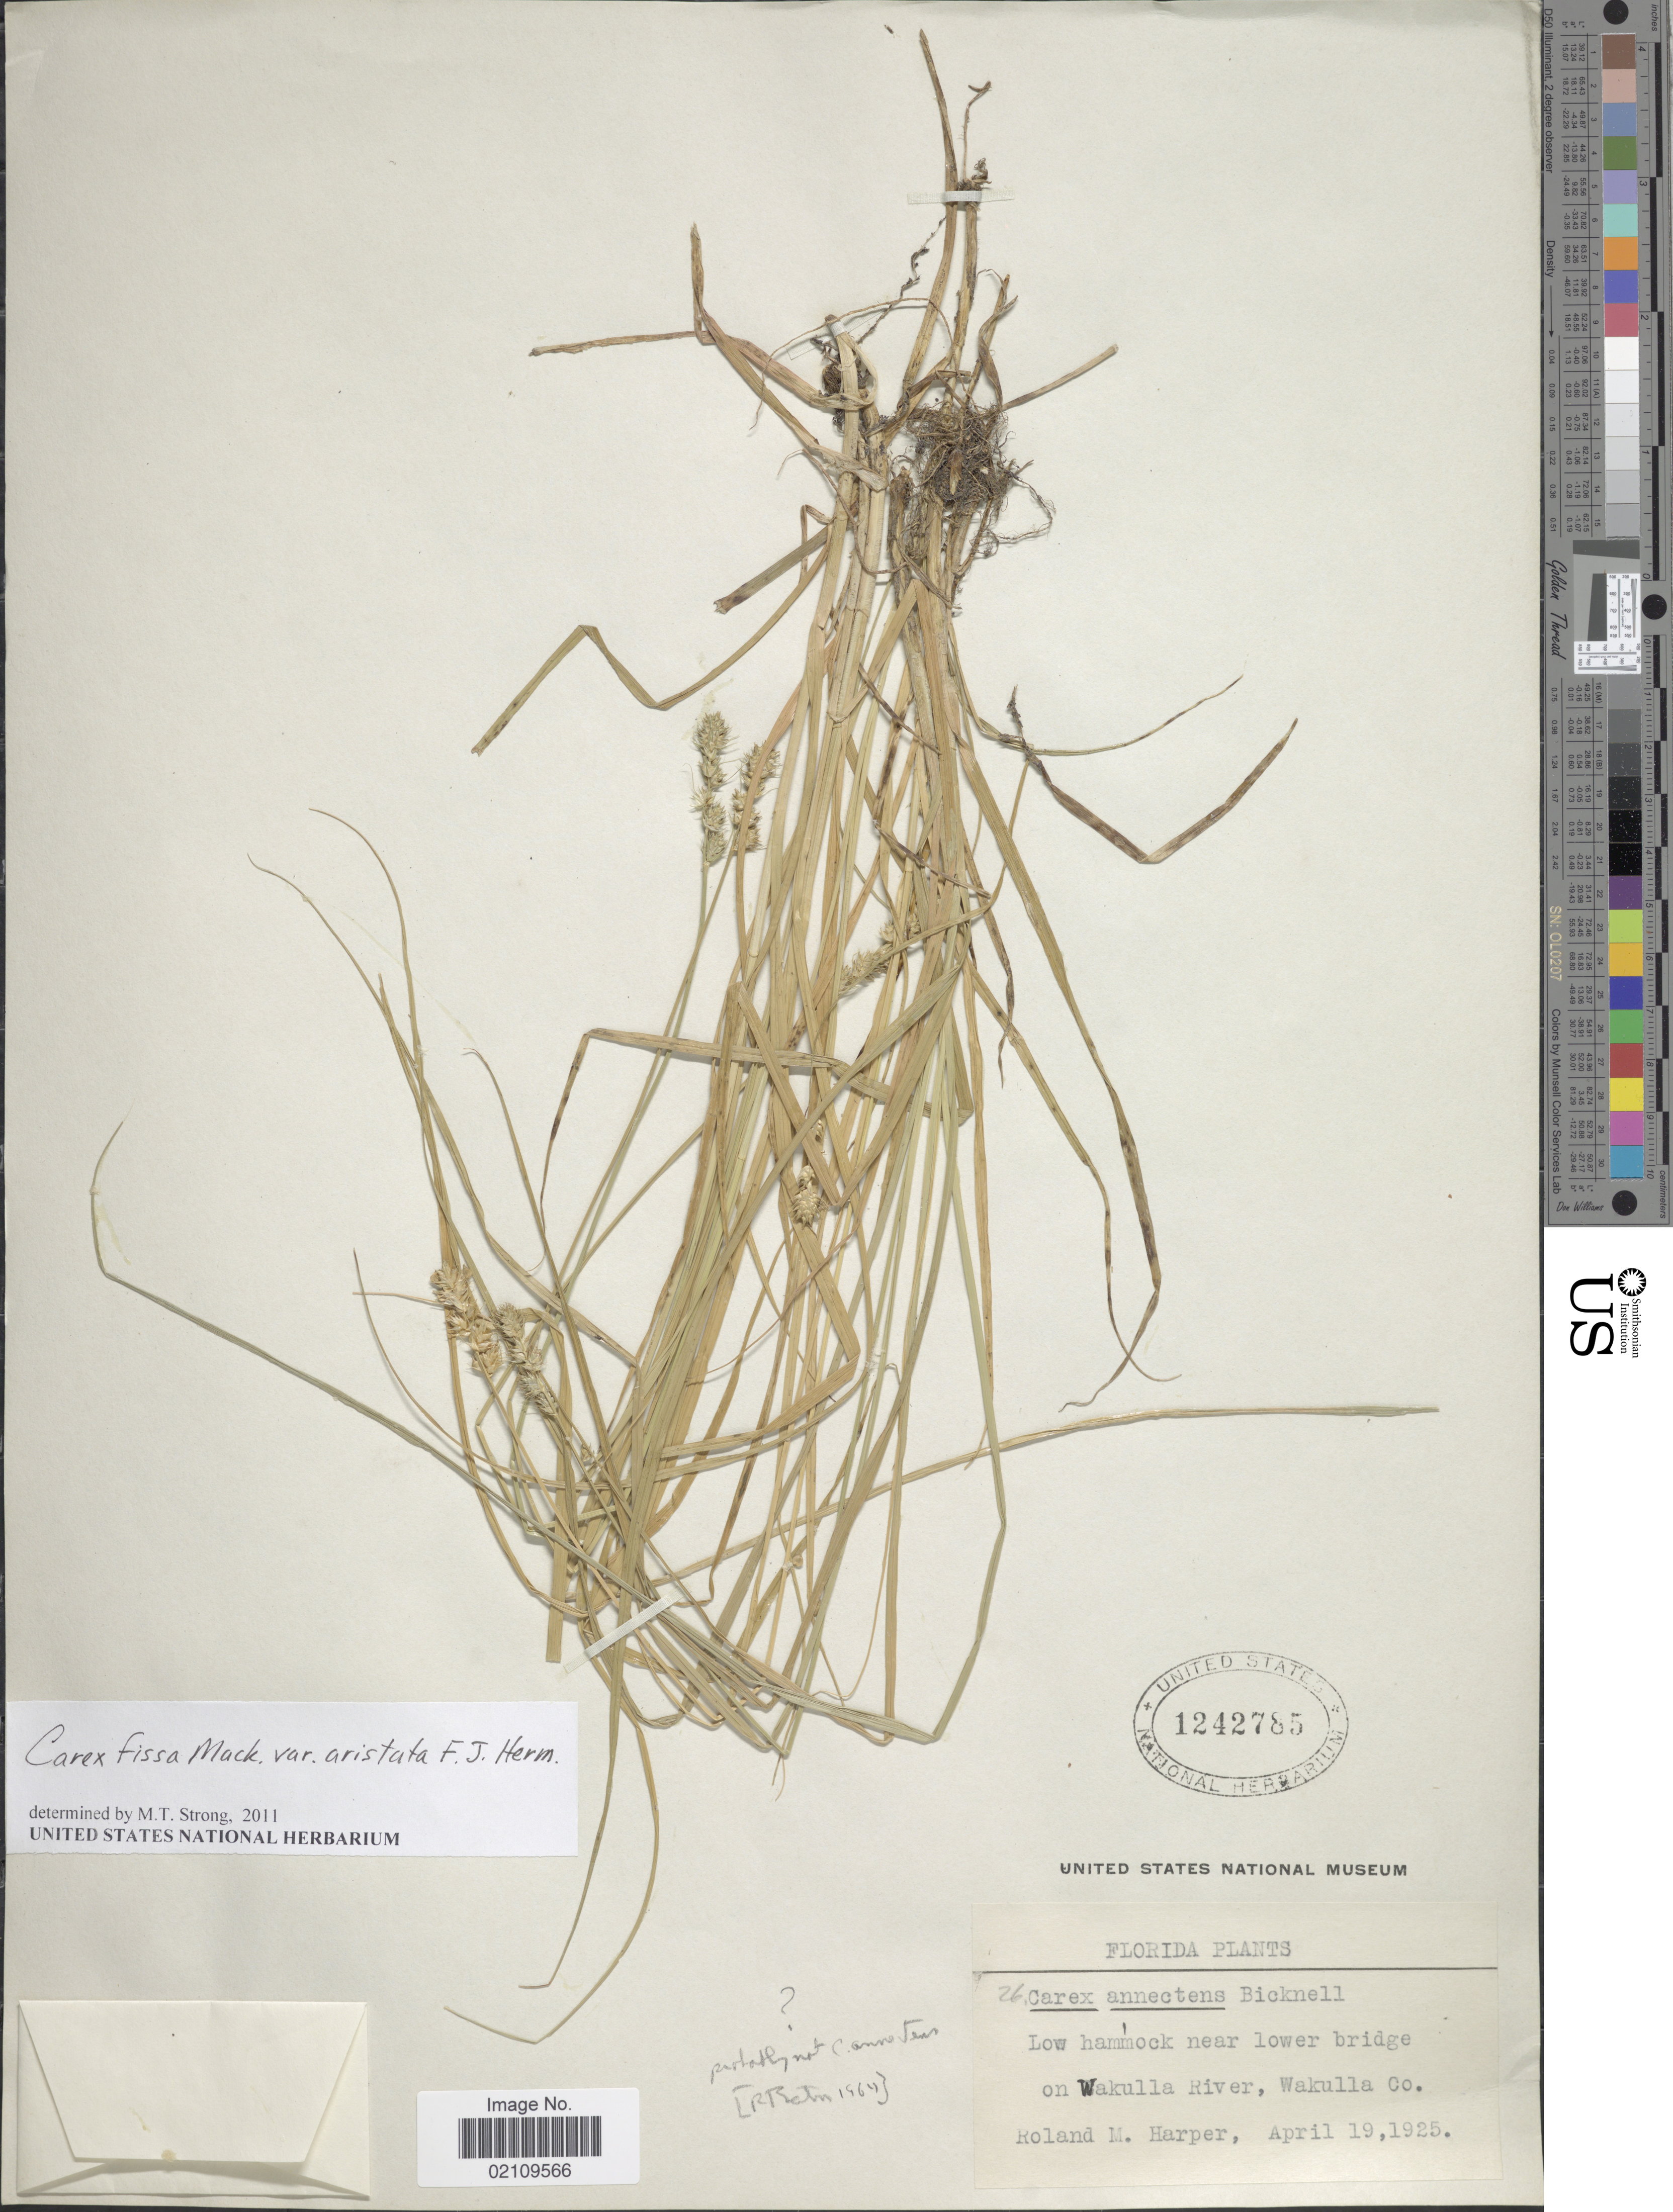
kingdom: Plantae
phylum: Tracheophyta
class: Liliopsida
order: Poales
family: Cyperaceae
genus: Carex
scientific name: Carex fissa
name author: Mack.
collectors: R. M. Harper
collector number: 26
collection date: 1925-04-19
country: United States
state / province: Florida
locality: Low hammock near lower bridge on Wakulla River, Wakulla Co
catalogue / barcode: US 1242785